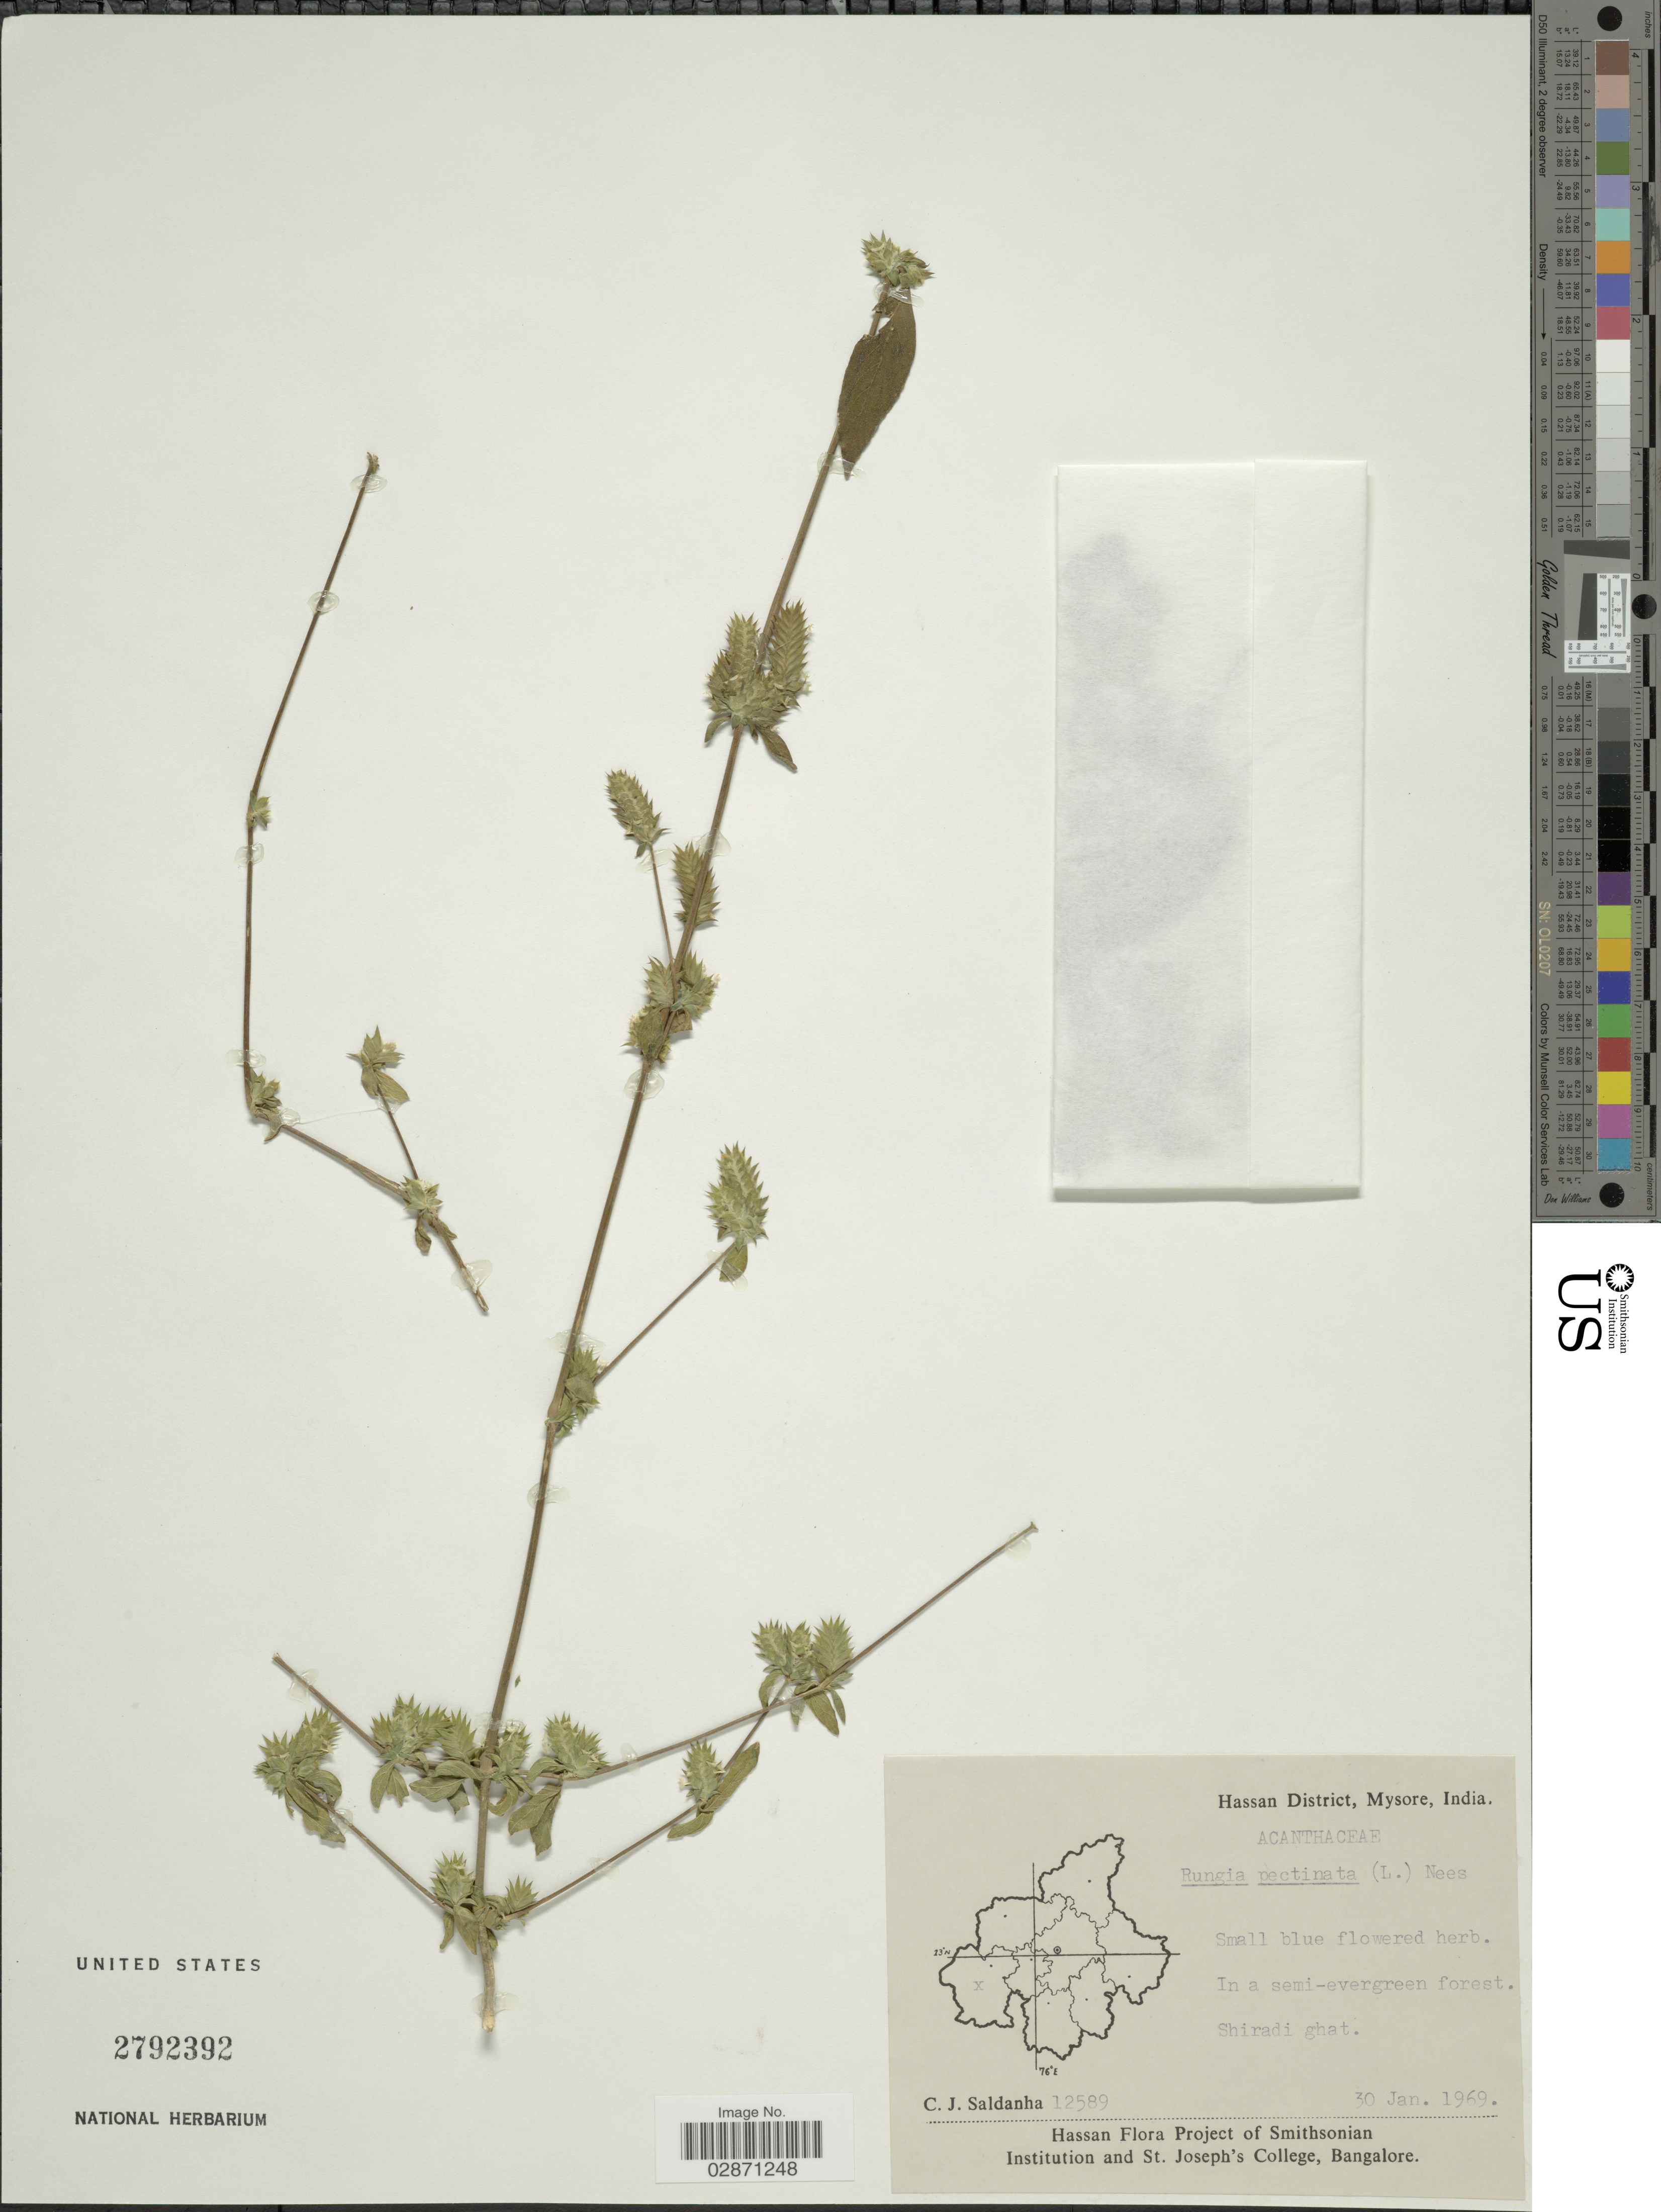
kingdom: Plantae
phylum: Tracheophyta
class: Magnoliopsida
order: Lamiales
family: Acanthaceae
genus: Rungia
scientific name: Rungia pectinata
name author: Nees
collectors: C. J. Saldanha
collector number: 12589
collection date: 1969-01-30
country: India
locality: Hassan District, Mysore. Shiradi ghat.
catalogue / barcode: US 2792392